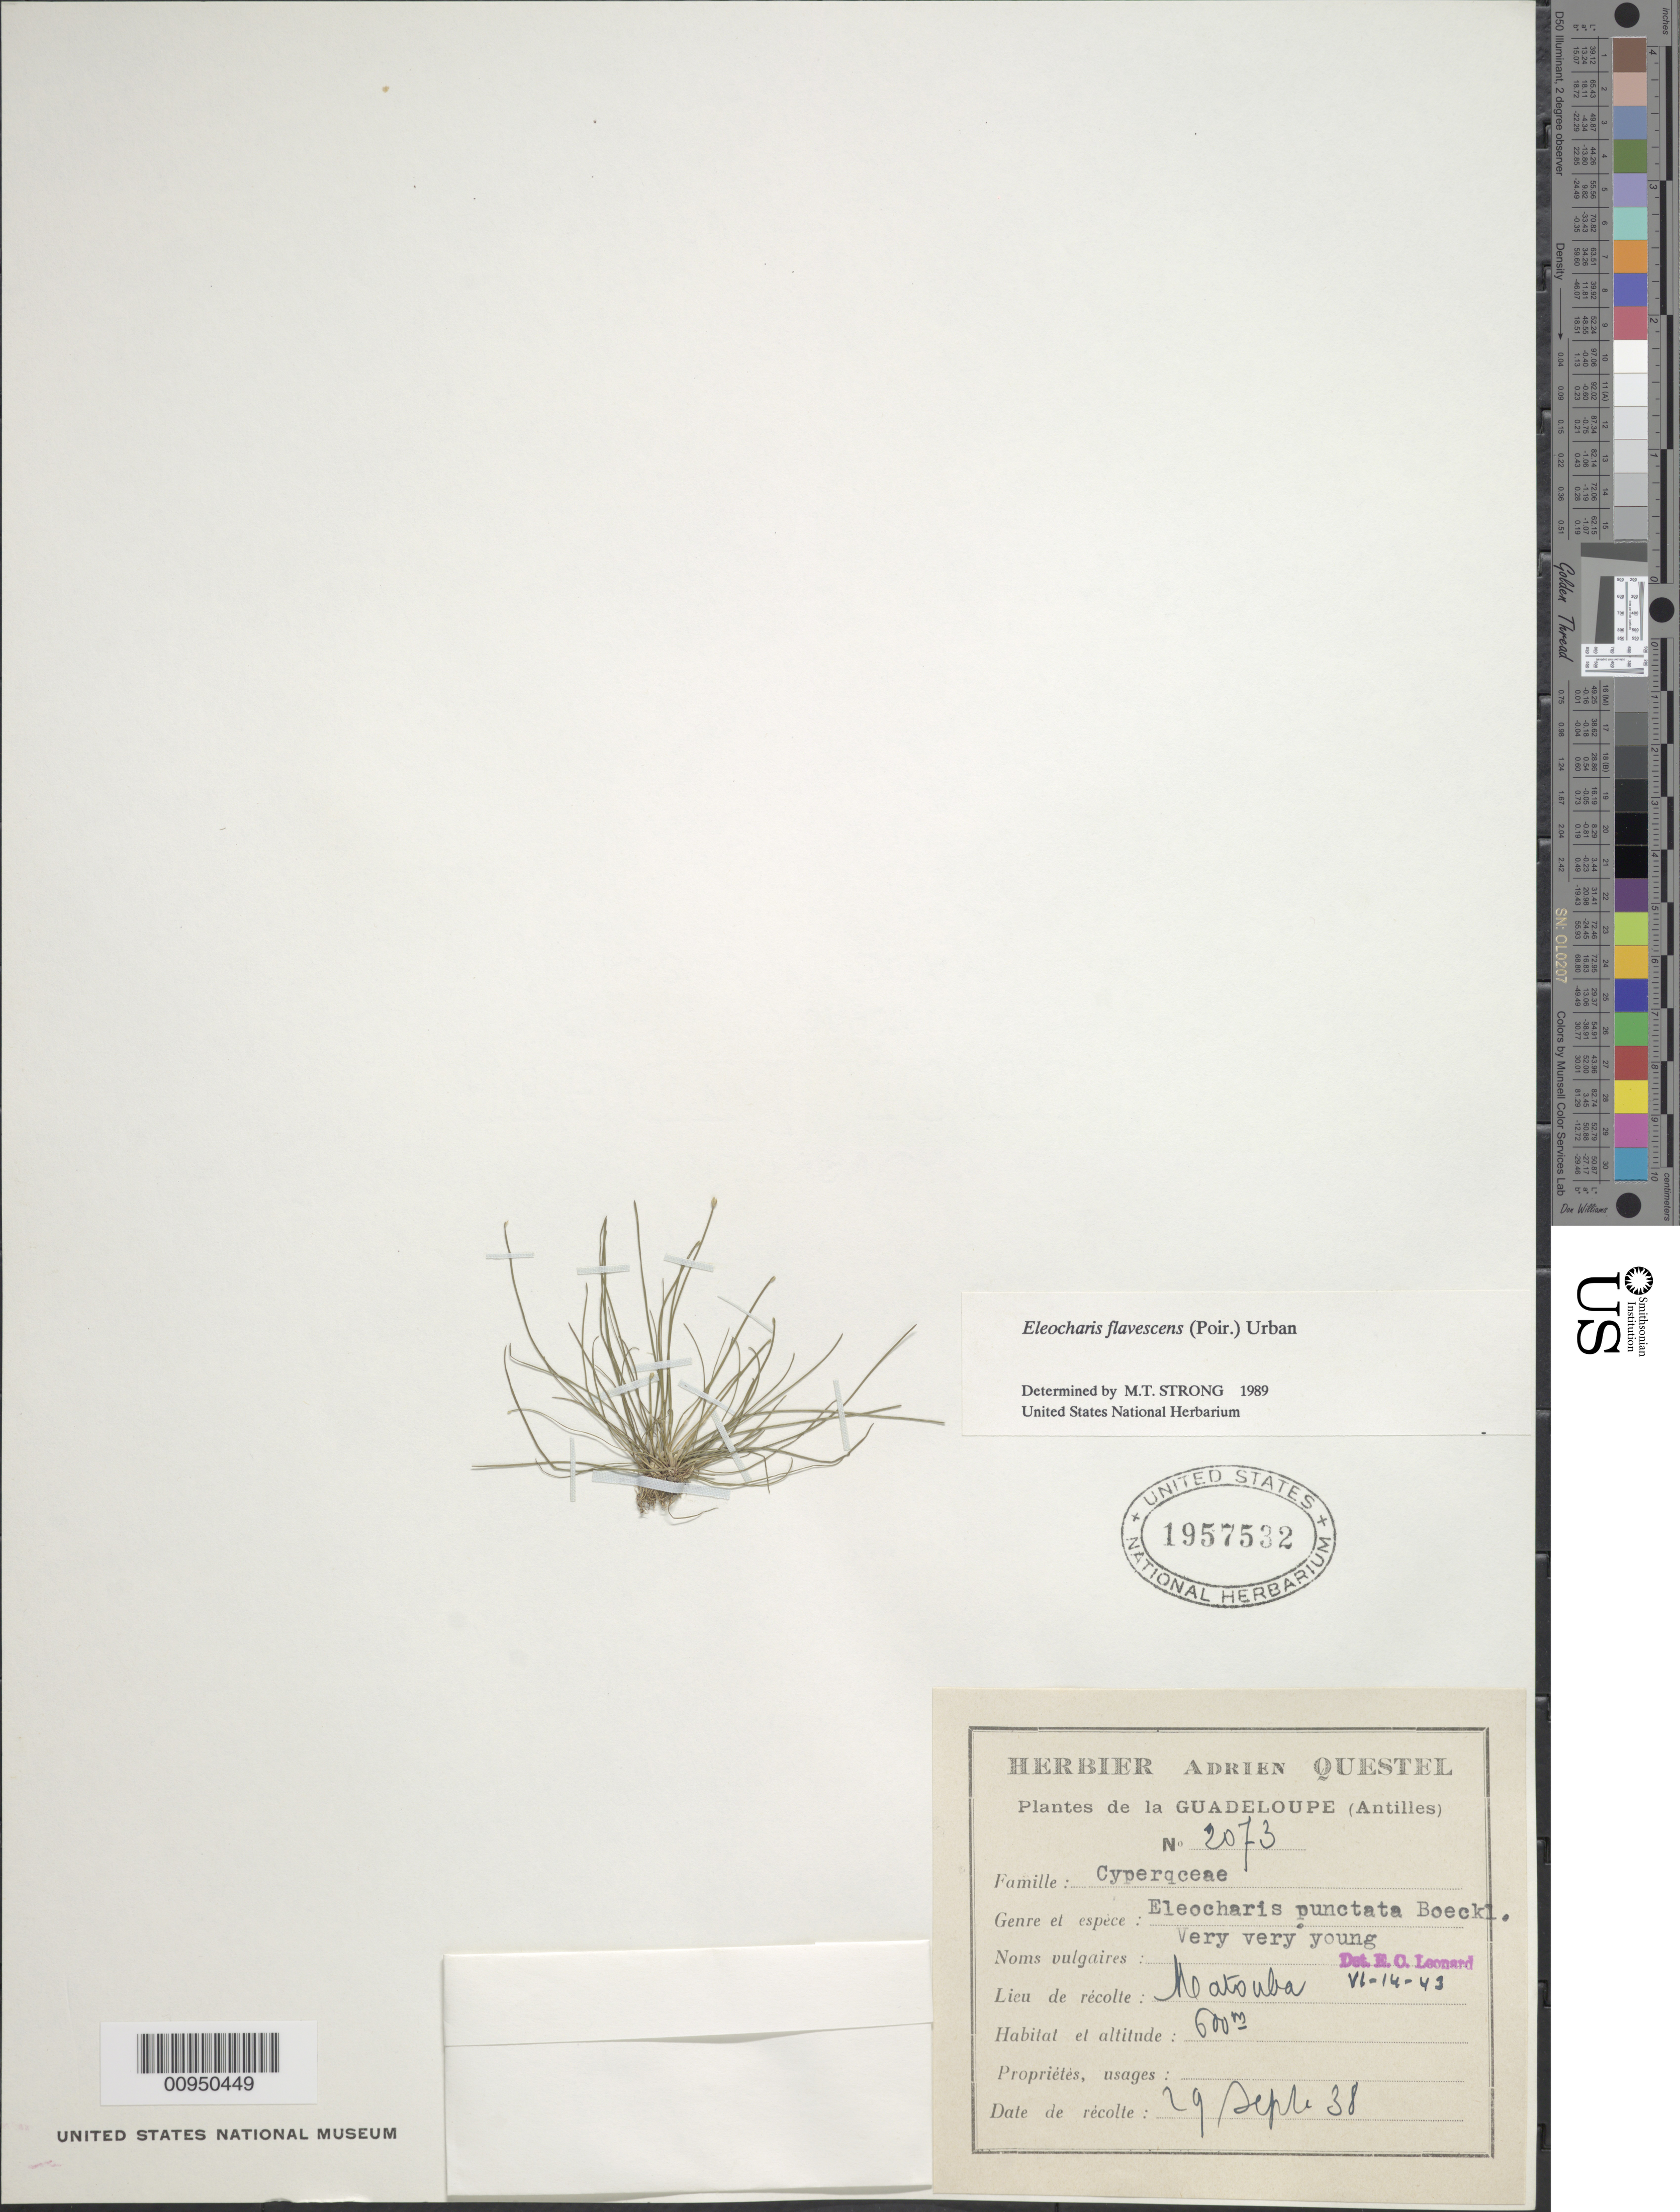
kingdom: Plantae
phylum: Tracheophyta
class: Liliopsida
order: Poales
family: Cyperaceae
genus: Eleocharis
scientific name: Eleocharis flavescens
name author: (Poir.) Urb.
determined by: Strong, M. T., (US), Smithsonian Institution - National Museum of Natural History (UNITED STATES)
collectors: A. Questel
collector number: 2073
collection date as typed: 29 Sep 1938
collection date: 1938-09-29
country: Guadeloupe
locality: Matouba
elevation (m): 600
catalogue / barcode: US 1957532